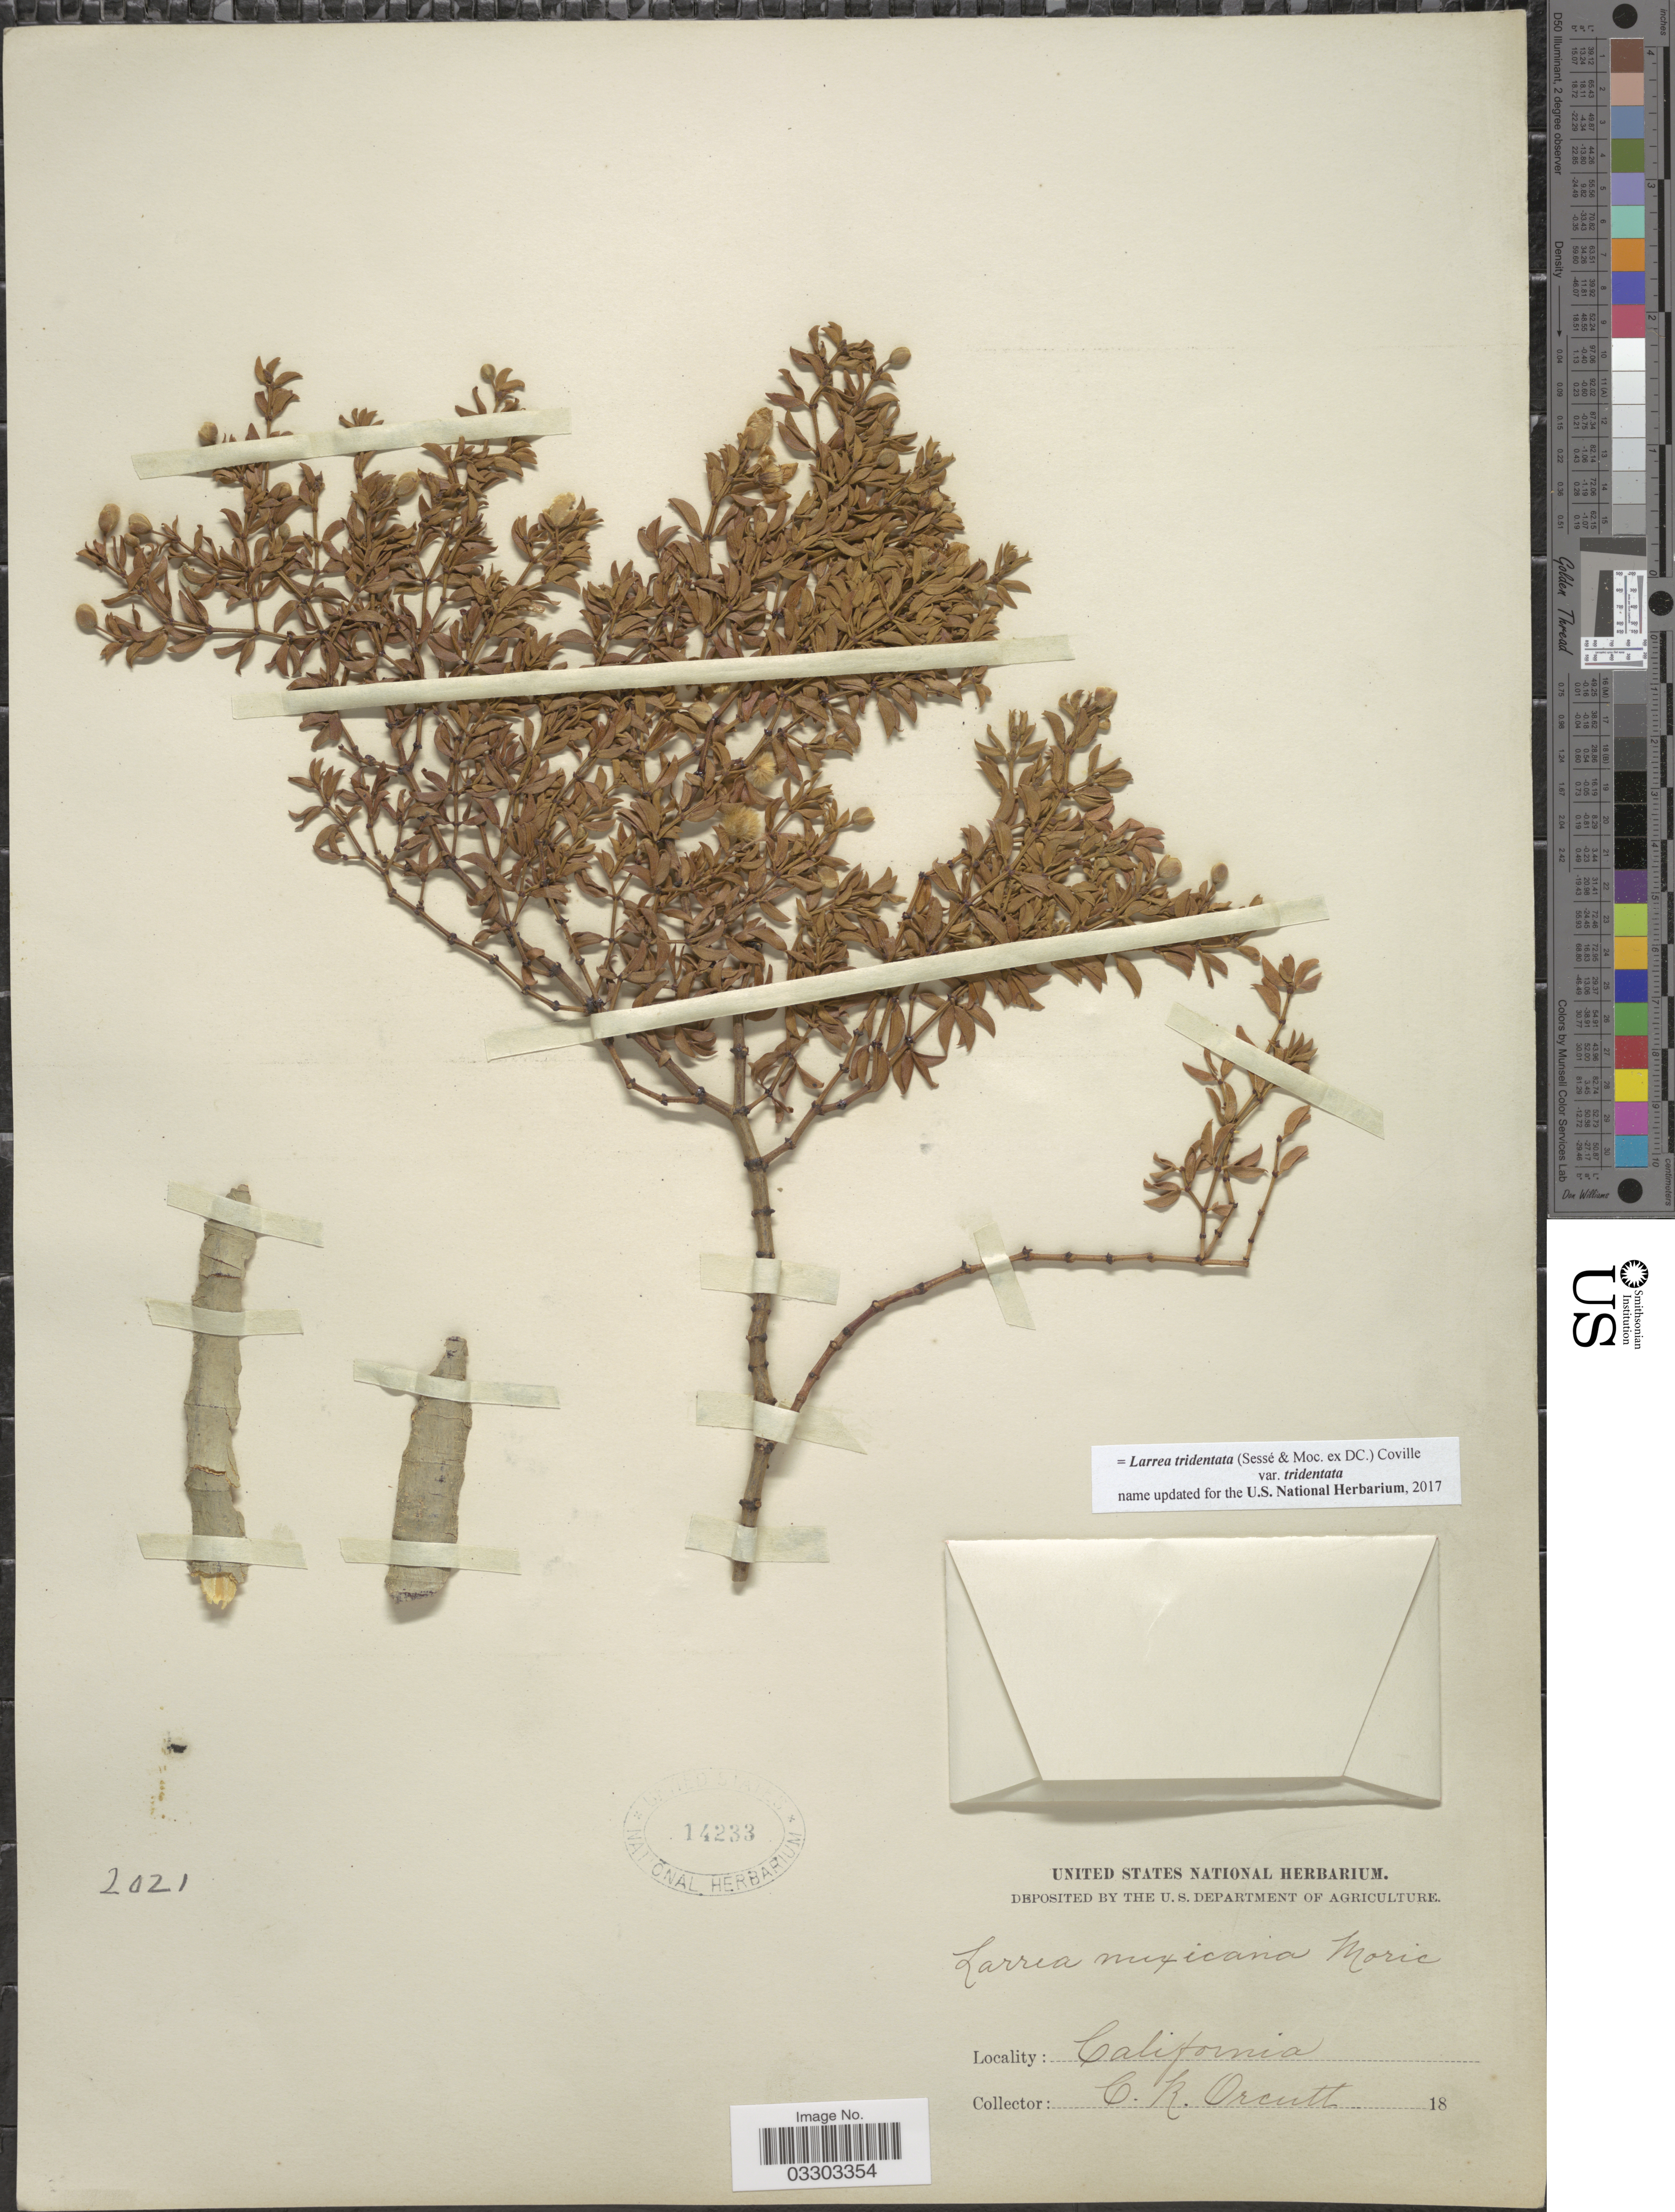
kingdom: Plantae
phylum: Tracheophyta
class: Magnoliopsida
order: Zygophyllales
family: Zygophyllaceae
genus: Larrea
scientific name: Larrea tridentata var. tridentata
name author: (Sessé & Moc. ex DC.) Coville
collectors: C. R. Orcutt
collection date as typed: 18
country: United States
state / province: California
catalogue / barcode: US 14233